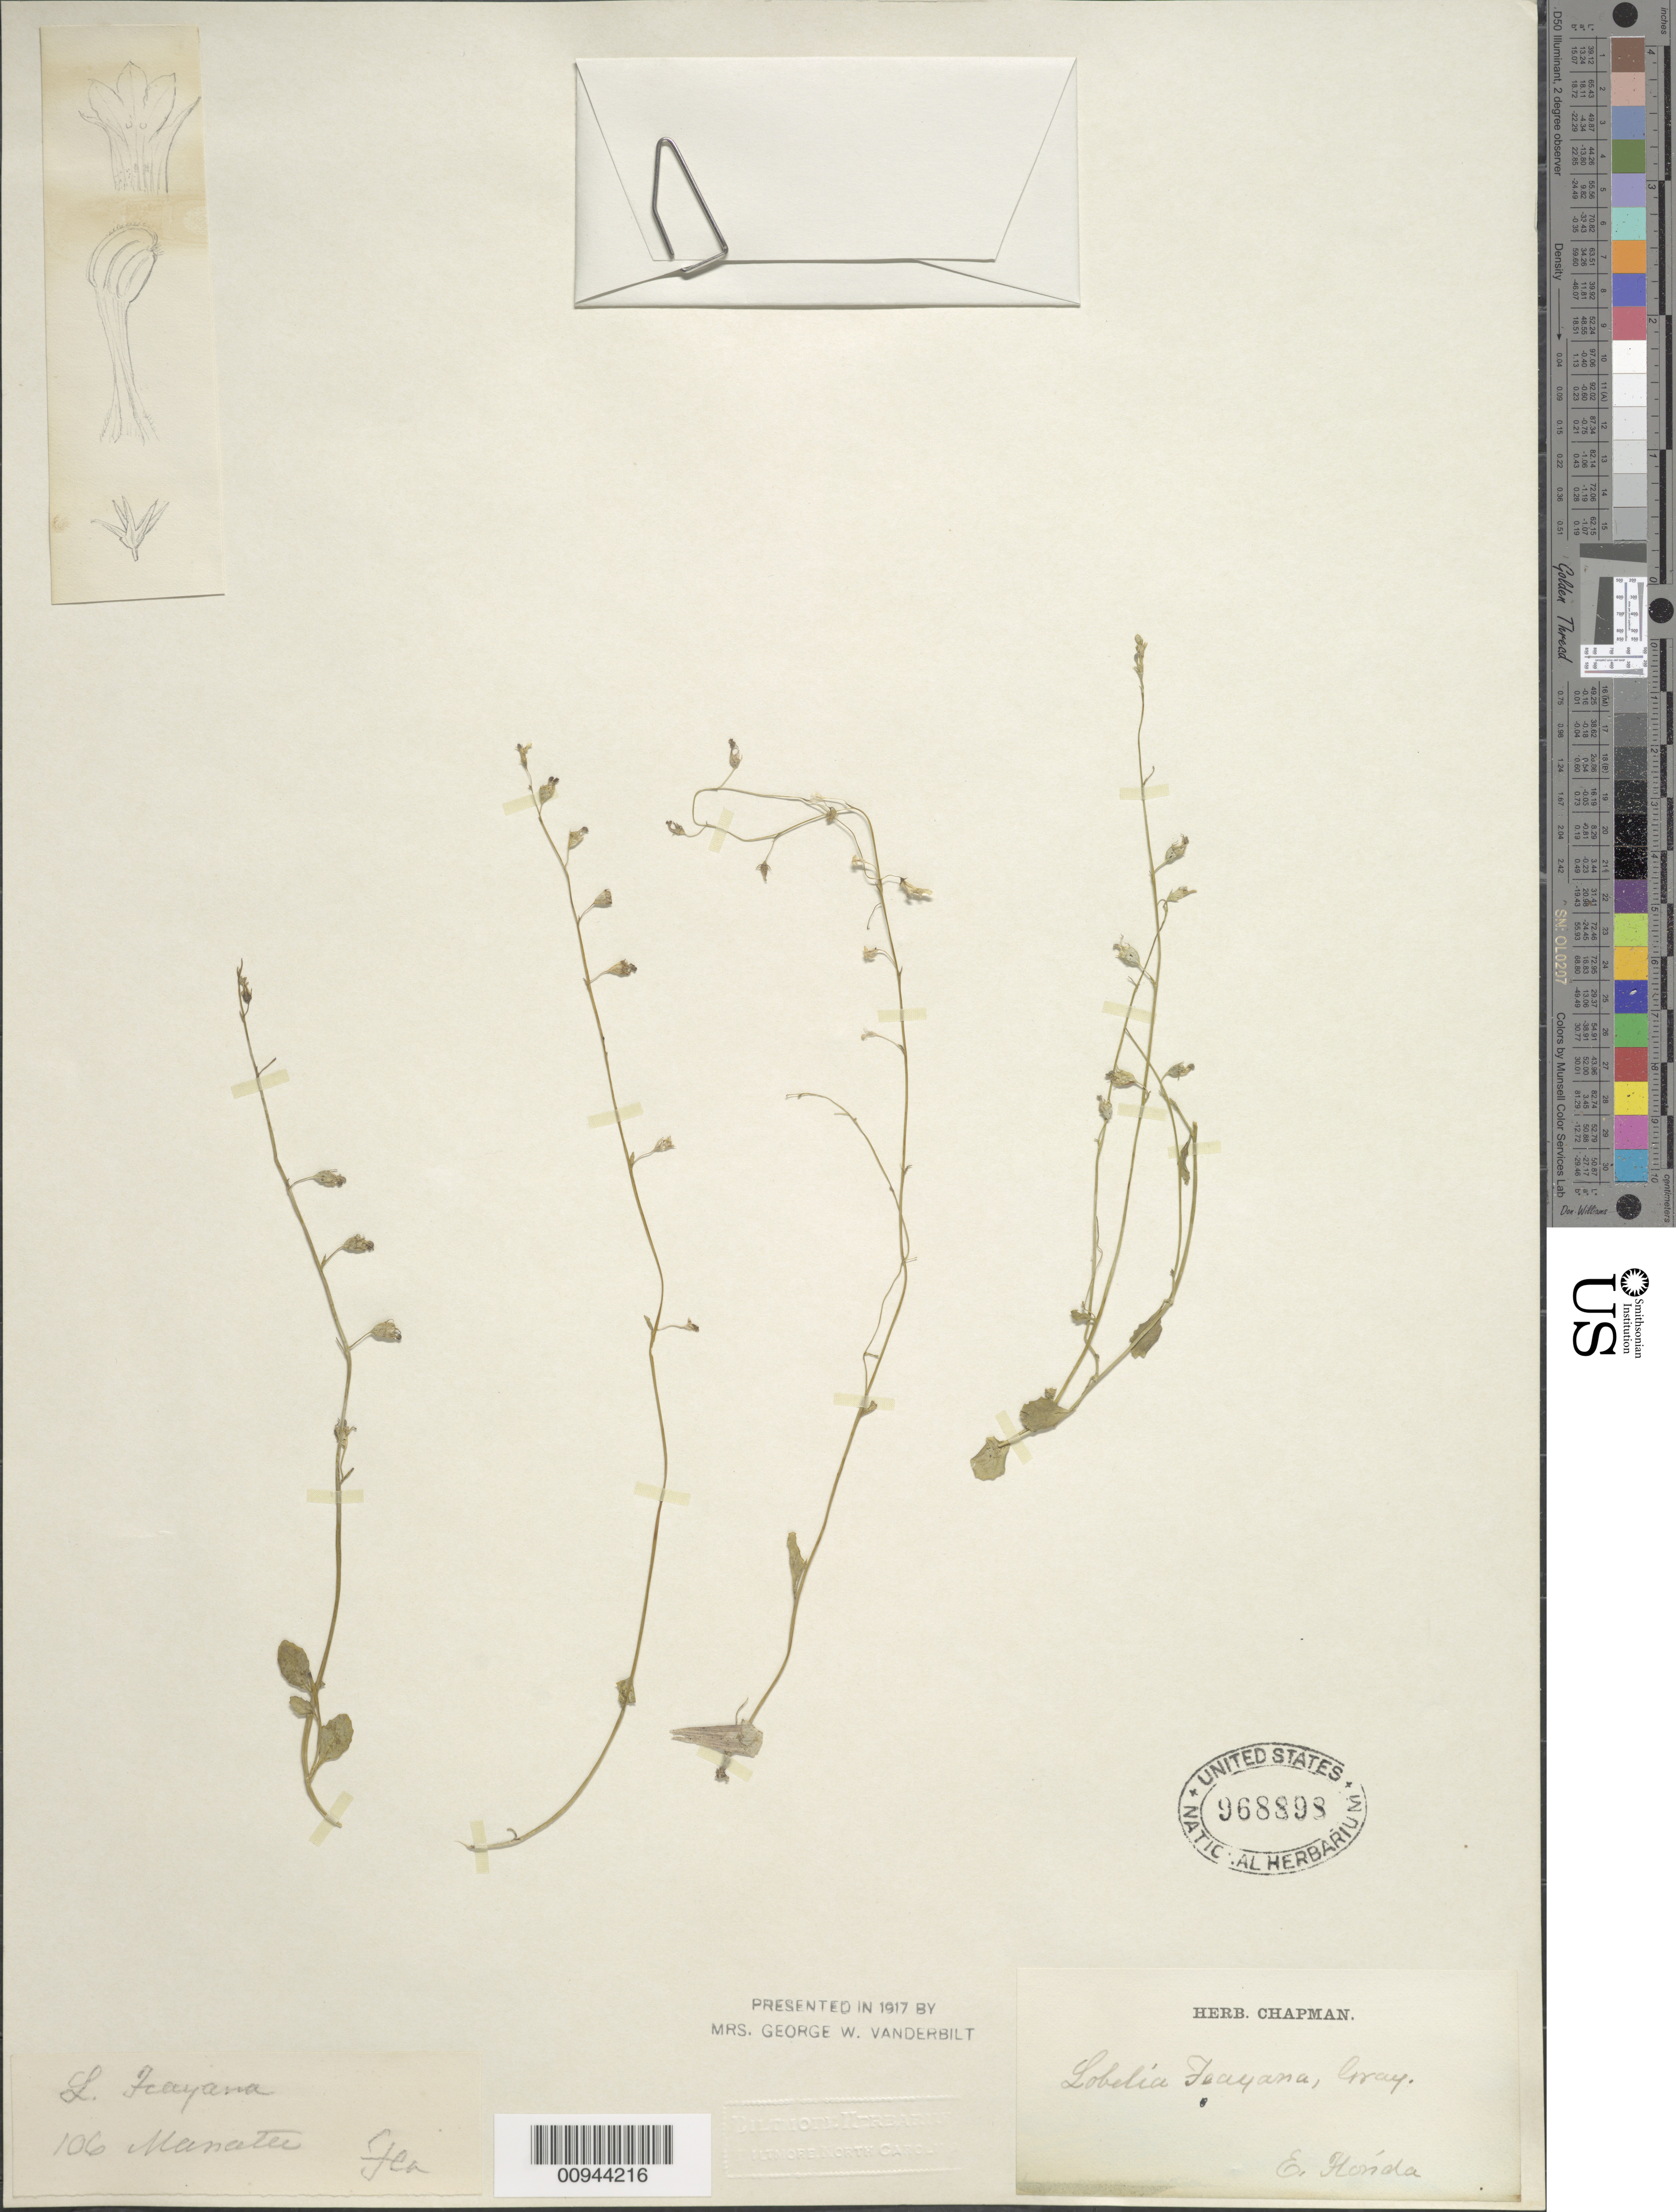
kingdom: Plantae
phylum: Tracheophyta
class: Magnoliopsida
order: Asterales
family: Campanulaceae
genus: Lobelia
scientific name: Lobelia feayana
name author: A. Gray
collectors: ex herb. A.W. Chapman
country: United States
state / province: Florida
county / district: Manatee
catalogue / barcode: US 968898